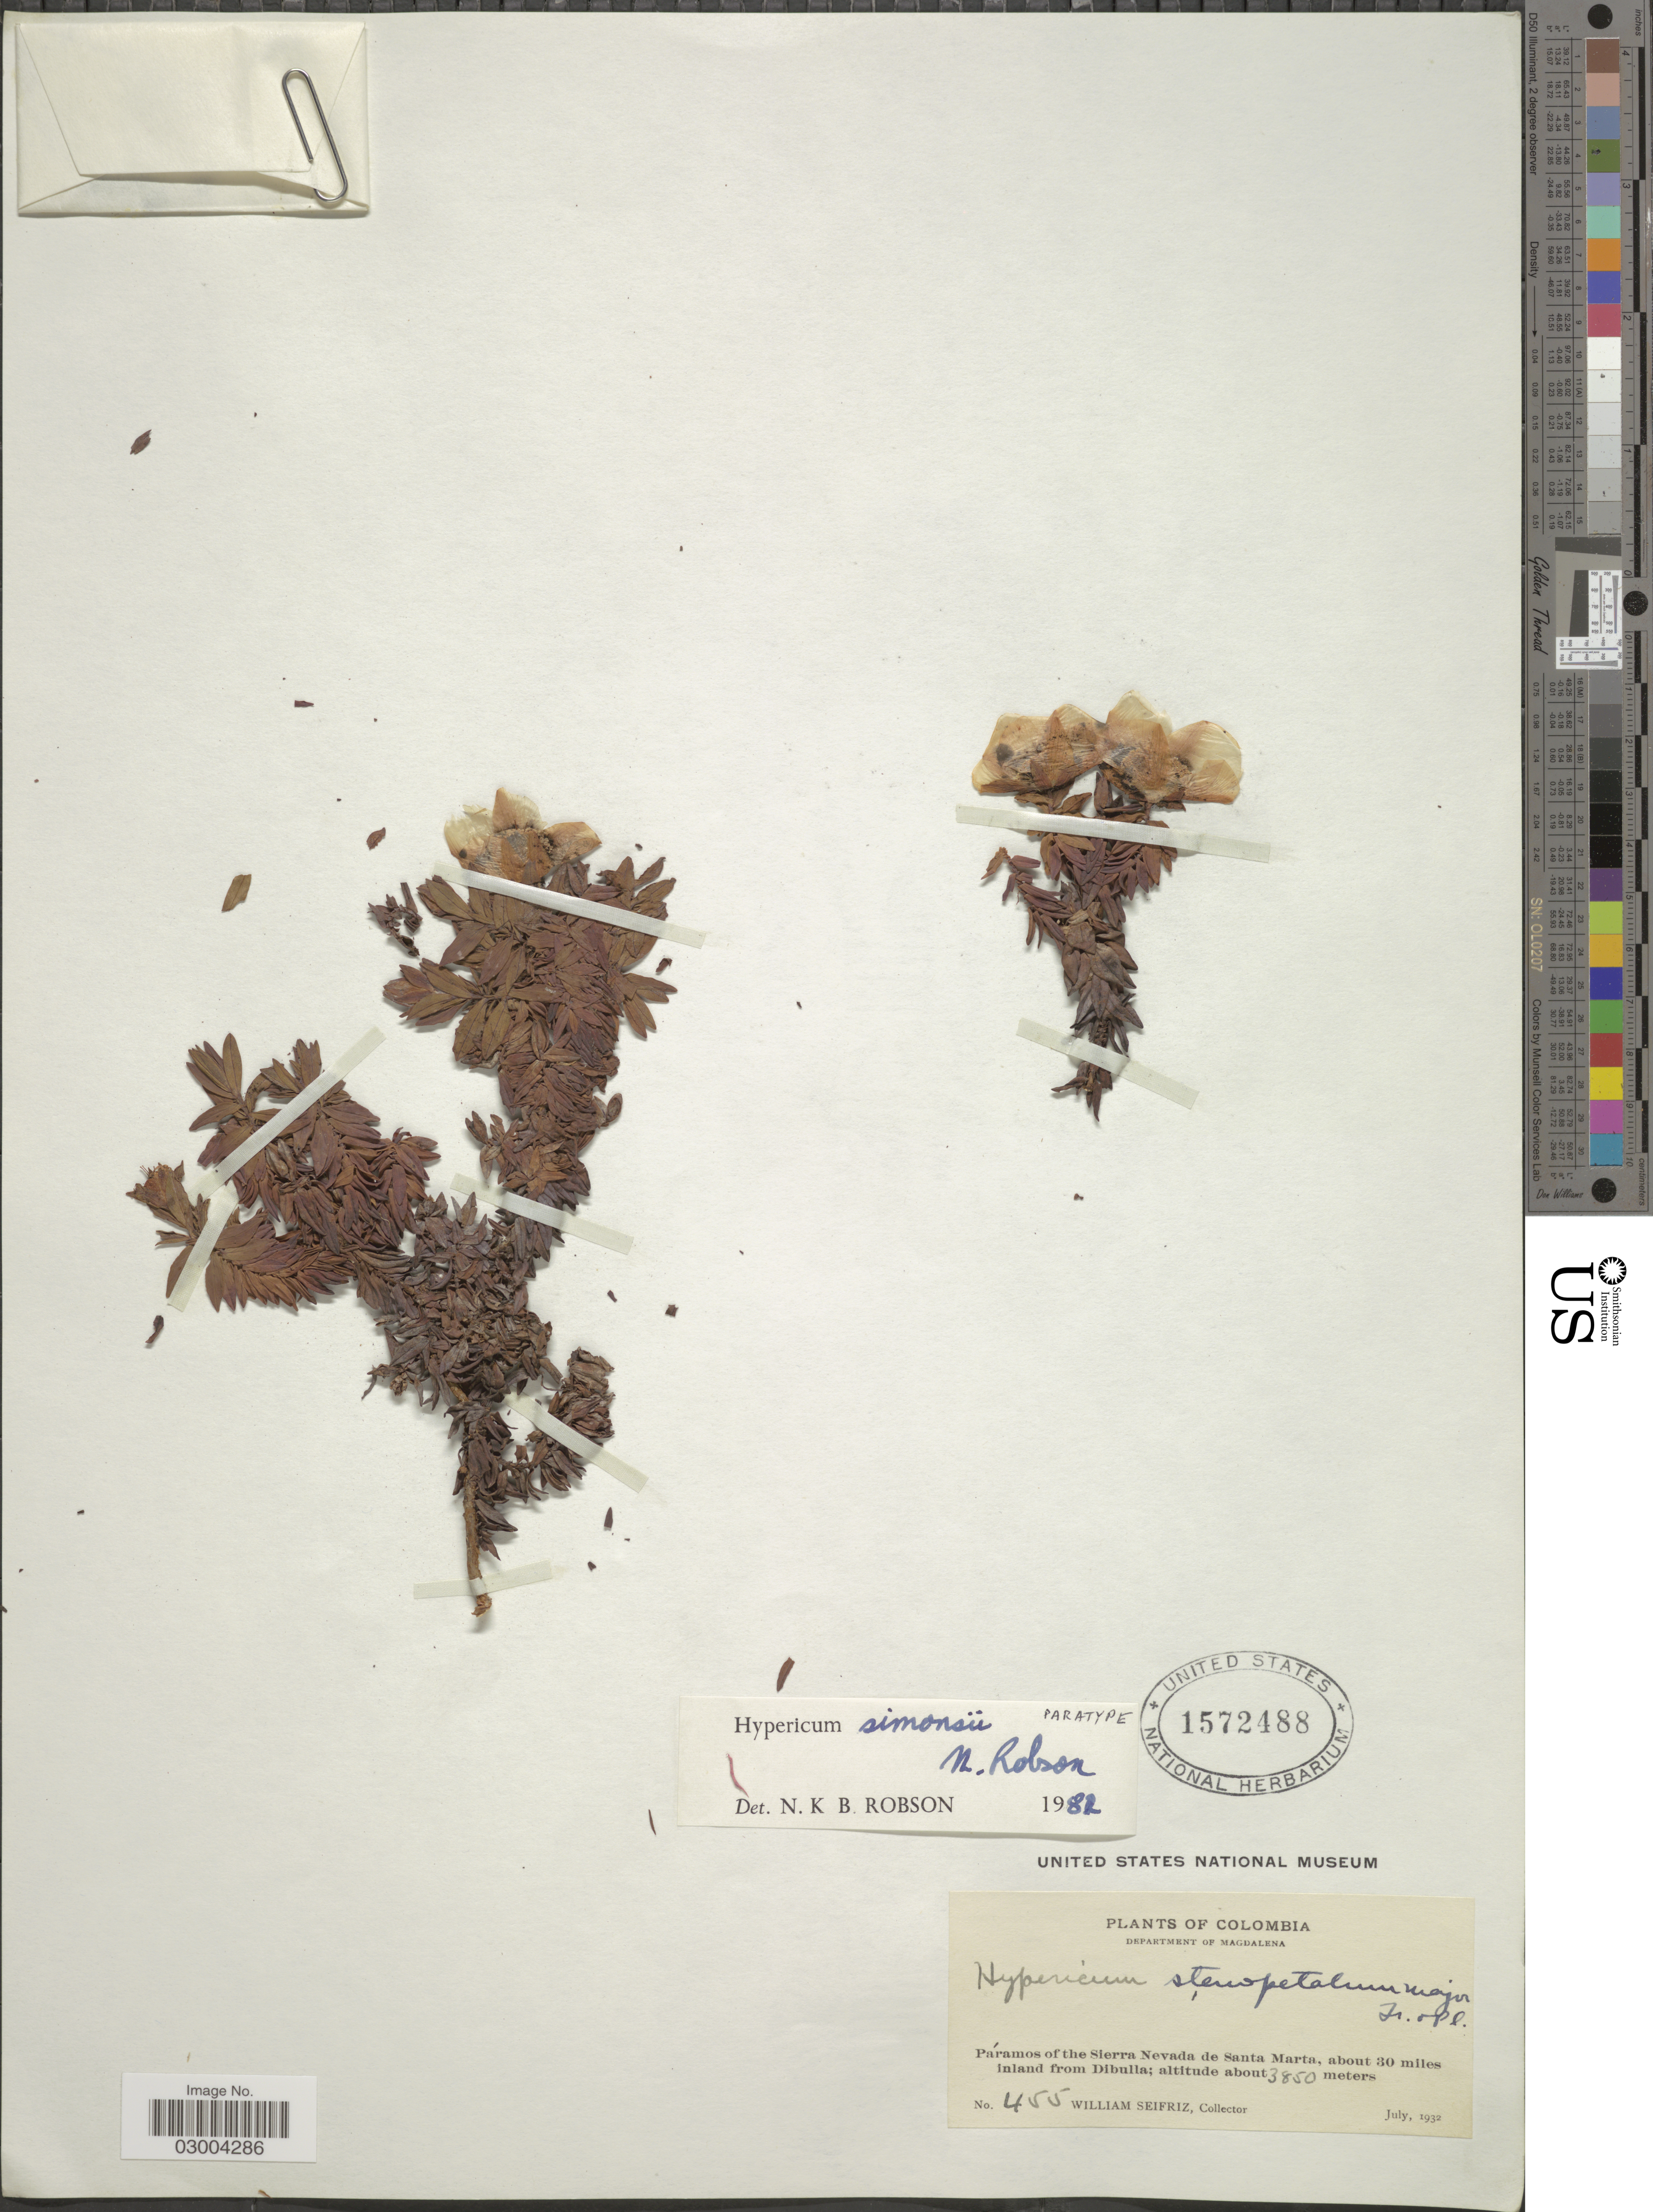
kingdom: Plantae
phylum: Tracheophyta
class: Magnoliopsida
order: Malpighiales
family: Hypericaceae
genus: Hypericum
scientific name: Hypericum simonsii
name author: N. Robson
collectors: W. Seifriz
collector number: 455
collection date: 1932-07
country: Colombia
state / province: Magdalena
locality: Department of Magdalena. Páramos of the Sierra Nevada de Santa Marta, about 30 miles inland from Dibulla.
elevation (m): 3850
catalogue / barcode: US 1572488